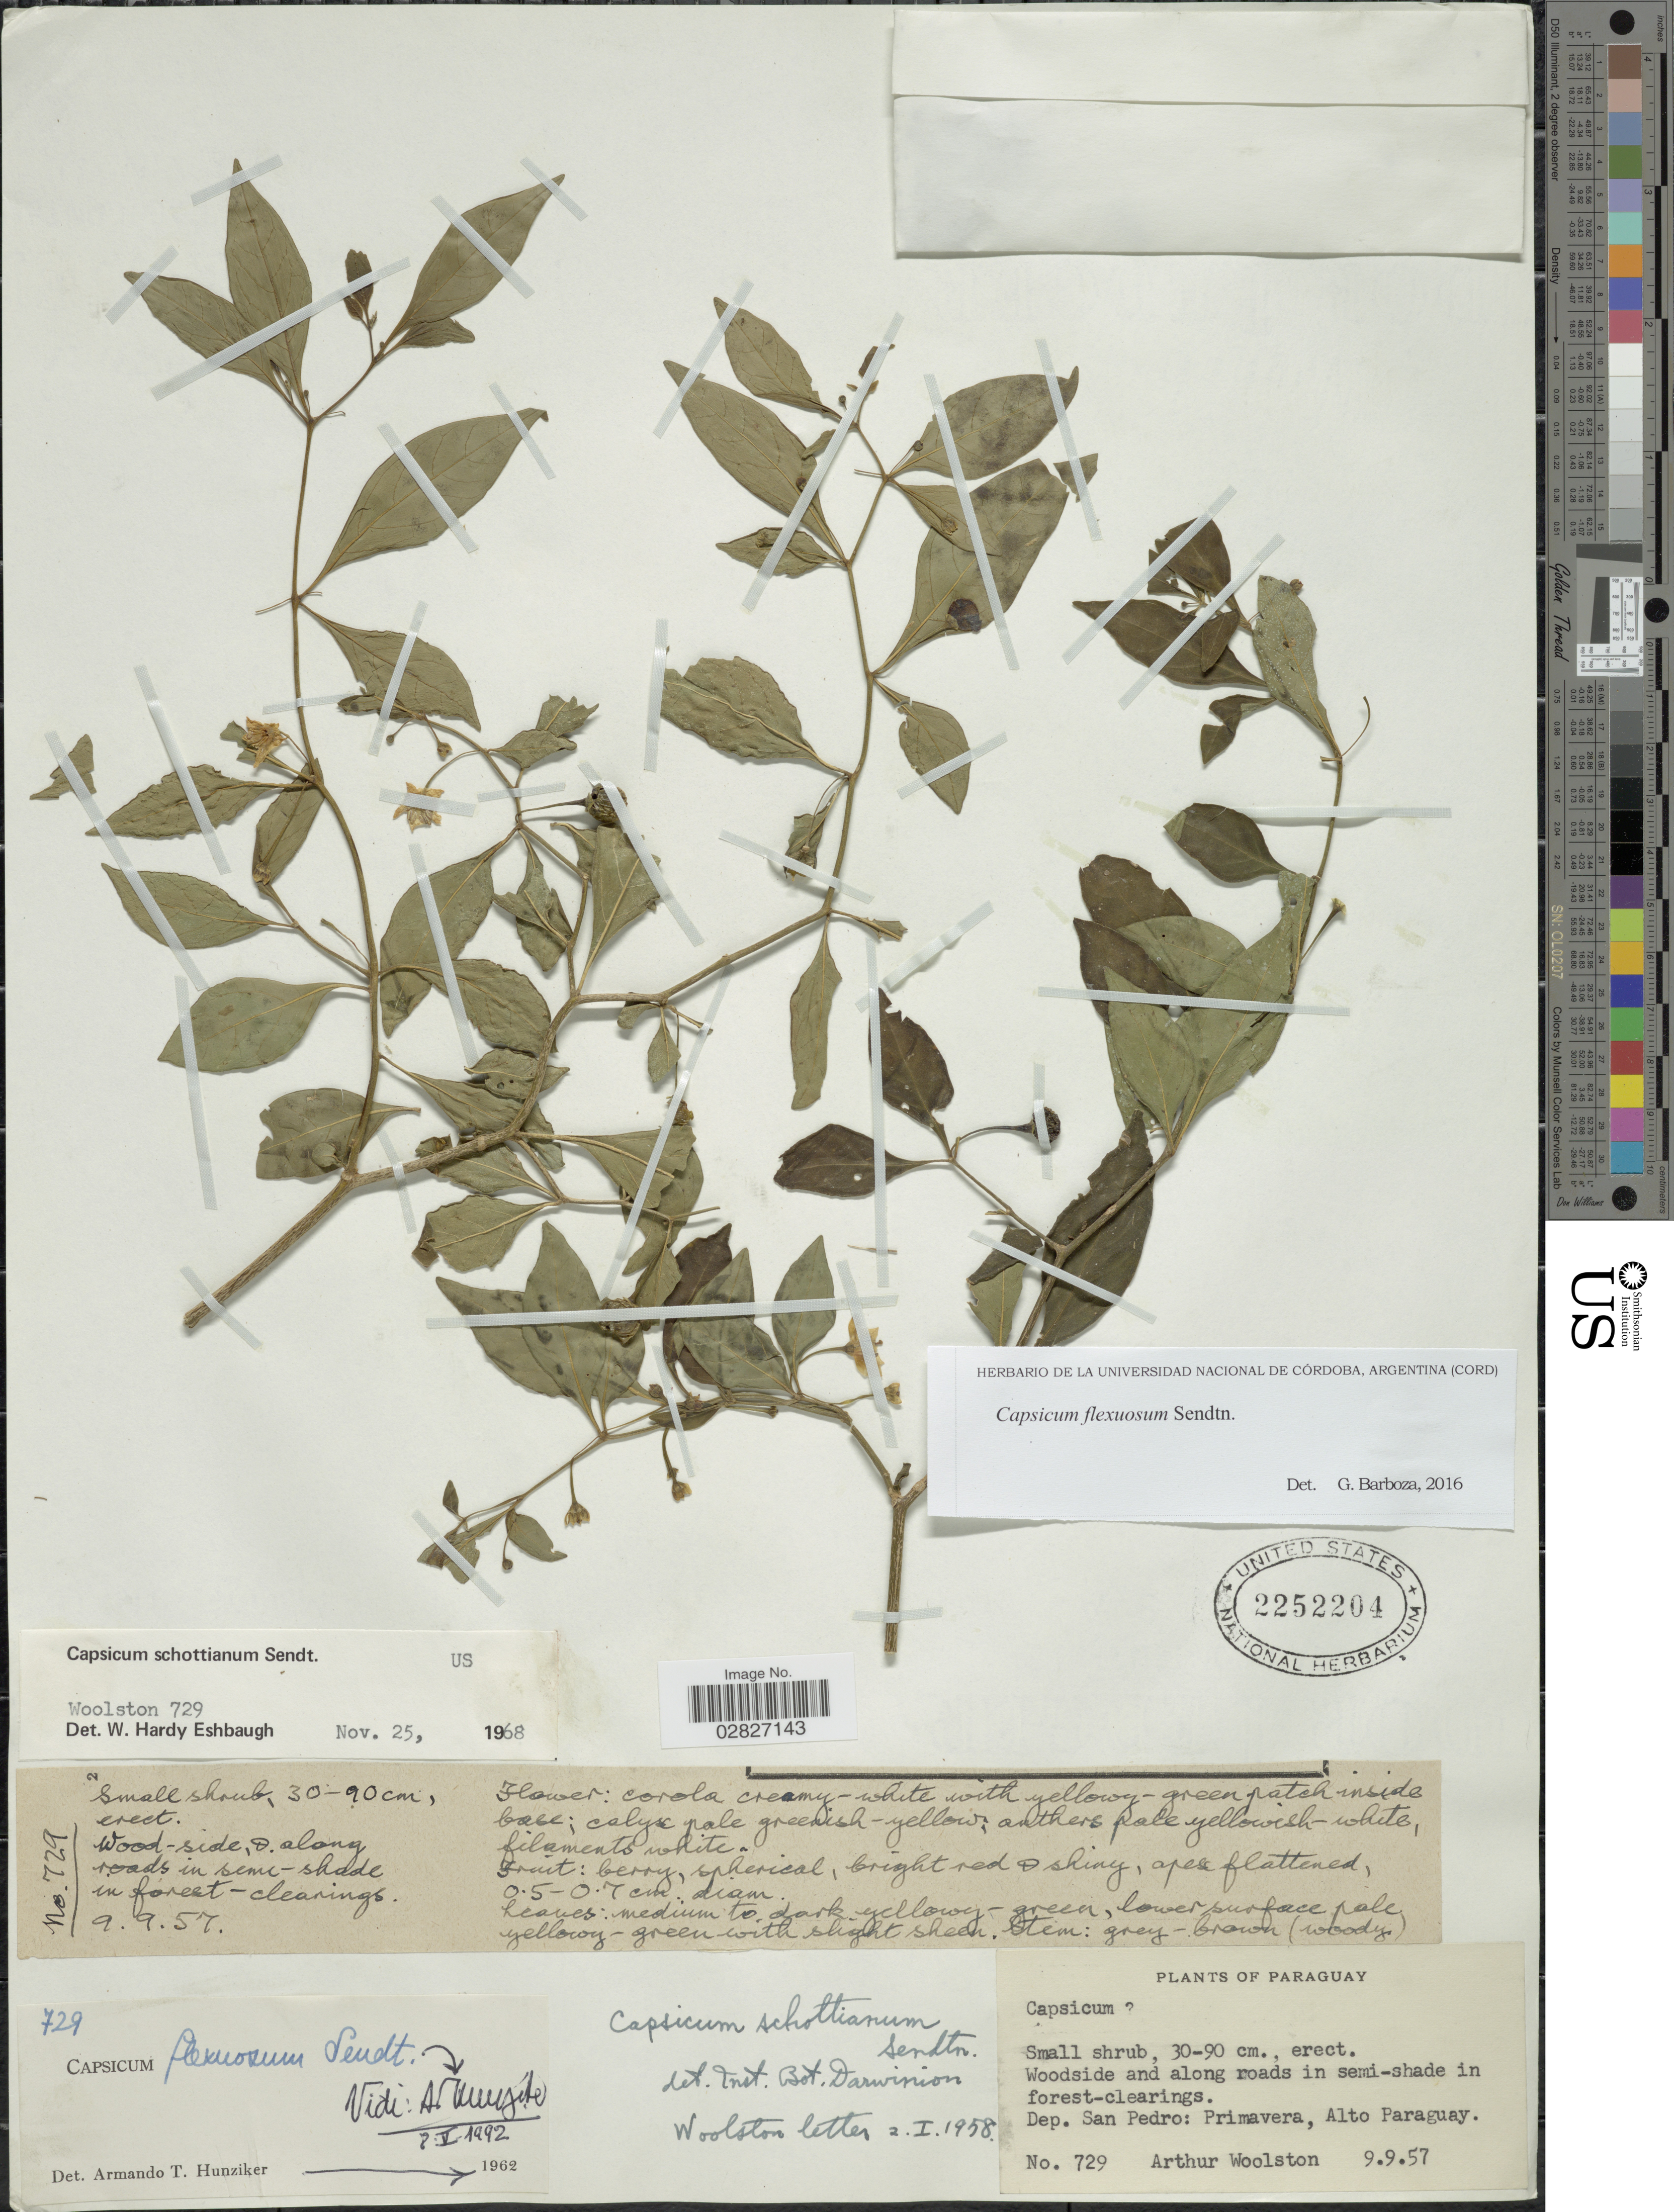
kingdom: Plantae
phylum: Tracheophyta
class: Magnoliopsida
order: Solanales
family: Solanaceae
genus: Capsicum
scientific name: Capsicum flexuosum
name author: Sendtn.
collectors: A. L. Woolston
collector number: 729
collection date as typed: Transcribed d/m/y: 9/9/57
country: Paraguay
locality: Dep. San Pedro, Primavera, Alto Paraguay.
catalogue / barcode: US 2252204